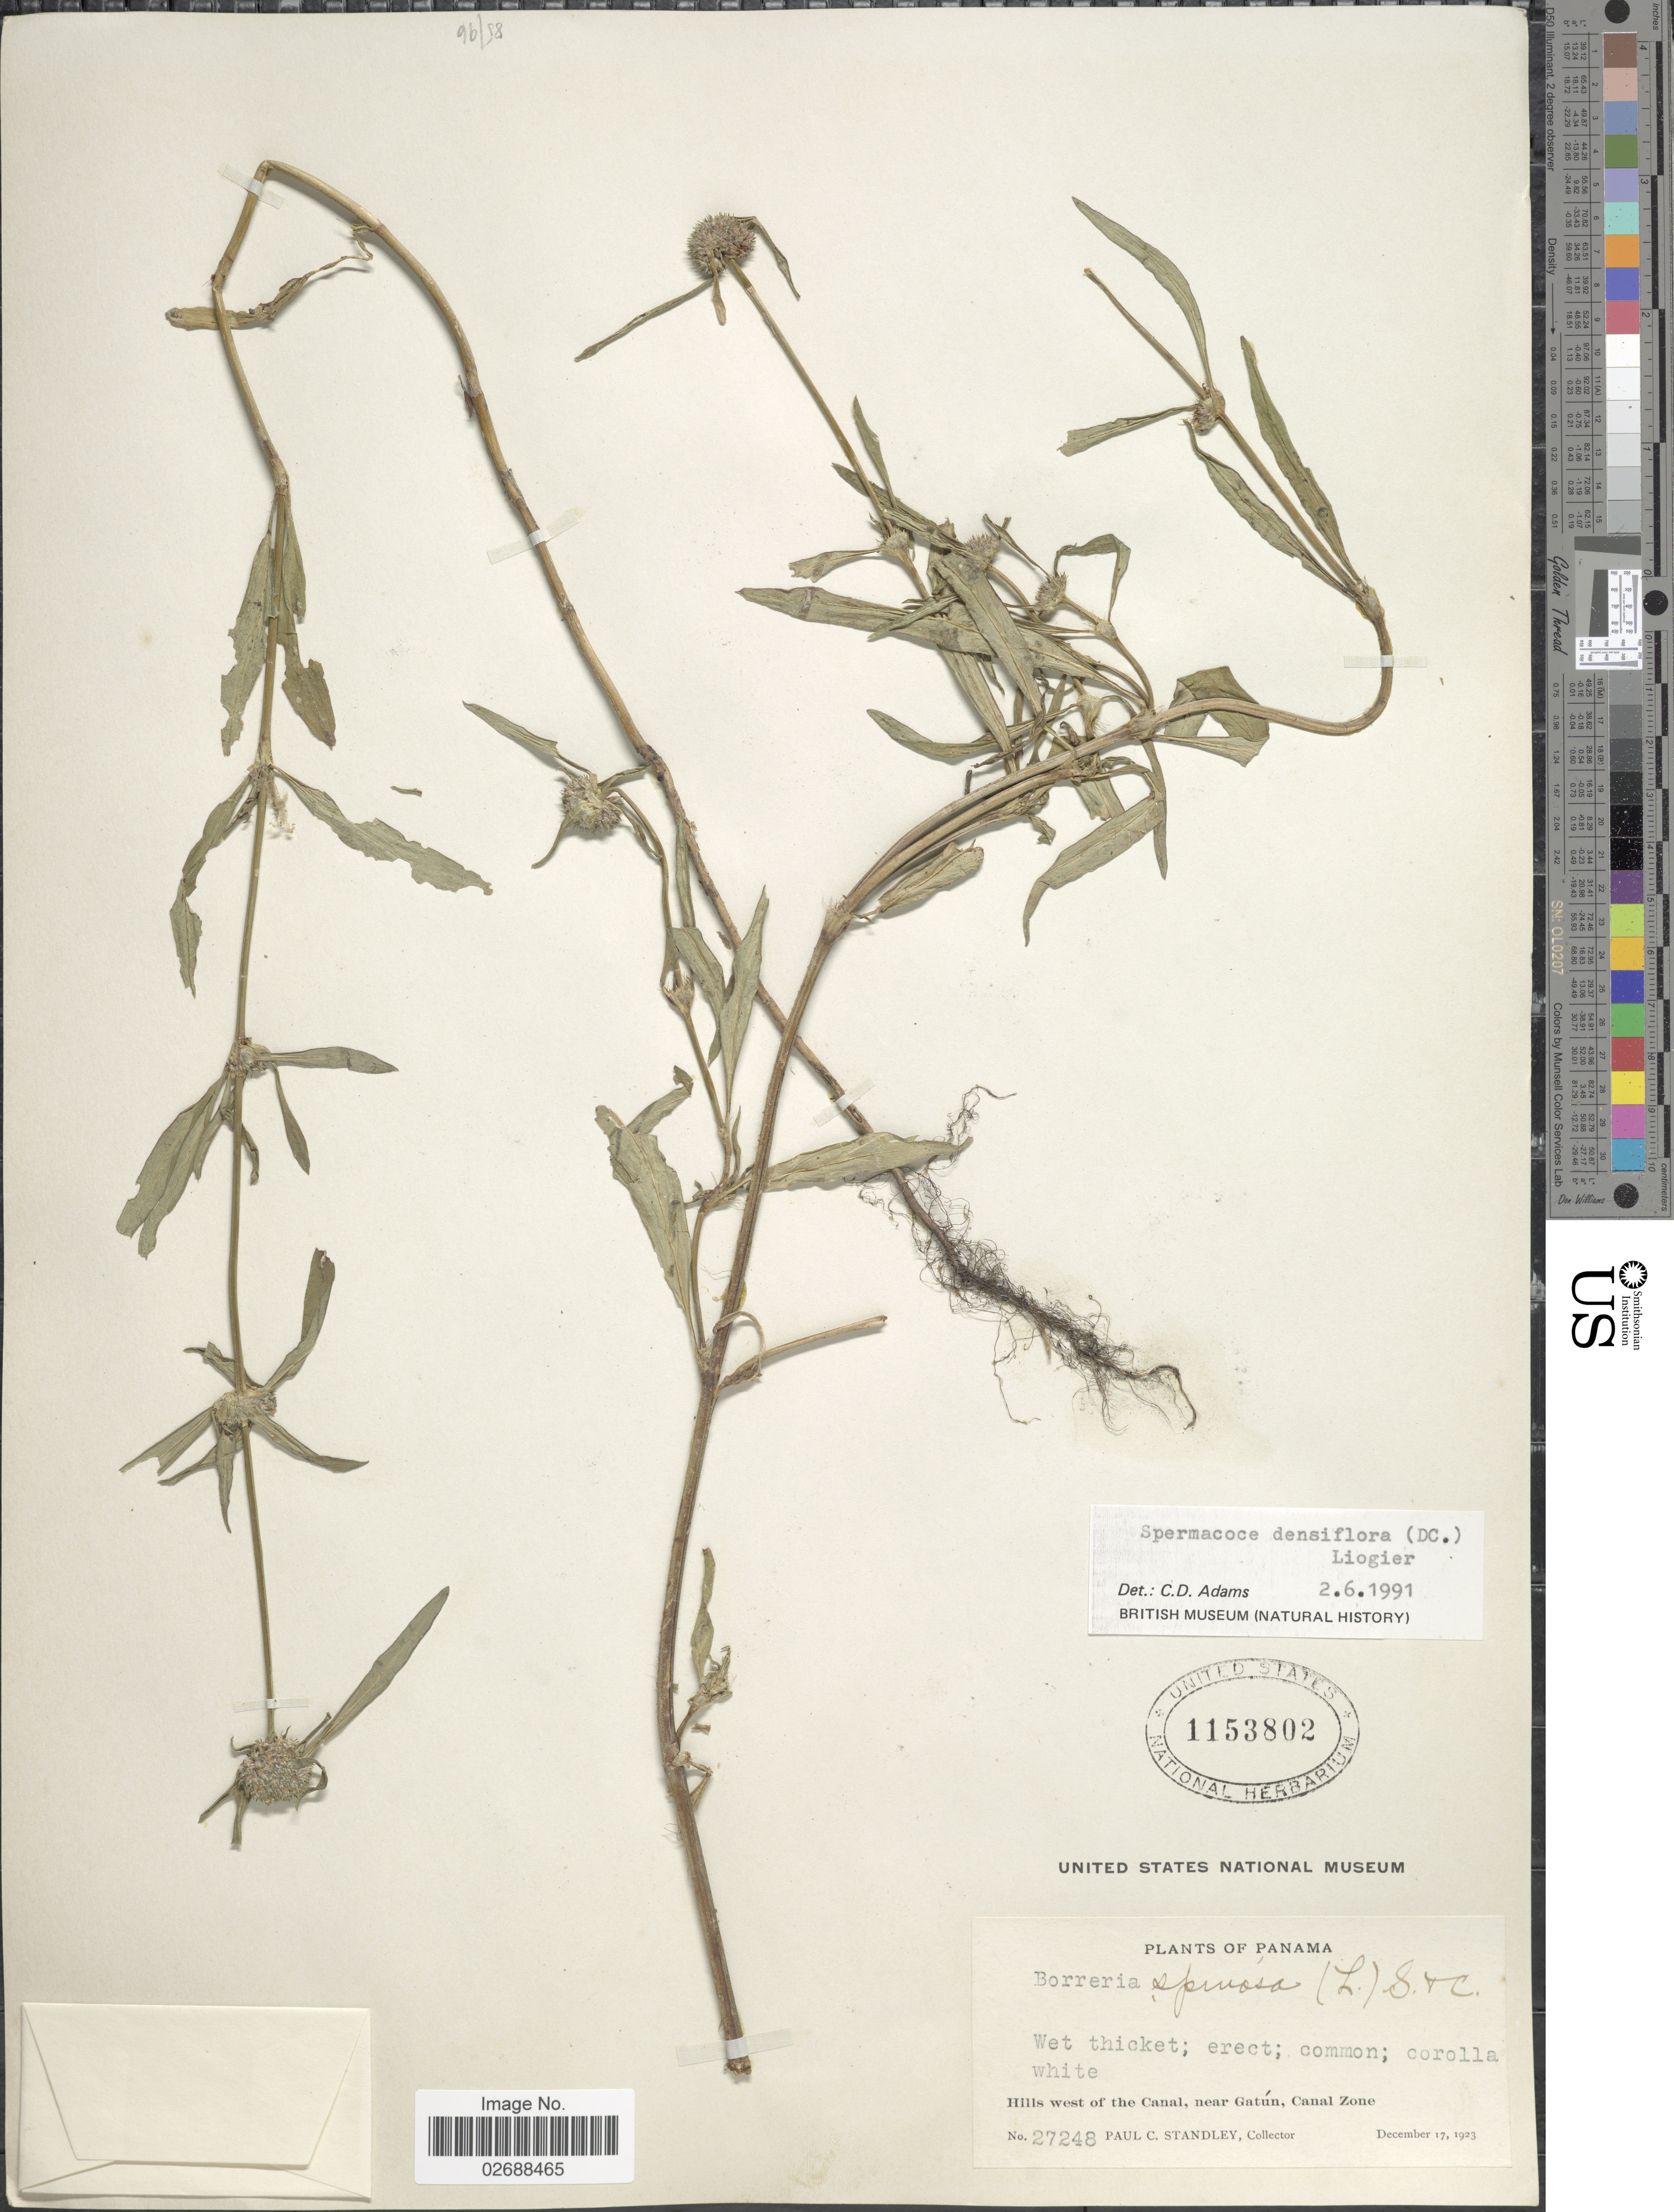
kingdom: Plantae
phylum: Tracheophyta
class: Magnoliopsida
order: Gentianales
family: Rubiaceae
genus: Spermacoce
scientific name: Spermacoce densiflora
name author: (DC.) Alain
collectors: P. C. Standley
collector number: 27248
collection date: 1923-12-17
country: Panama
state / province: Colón / Panamá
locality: Hills west of the Canal, near Gatún, Canal Zone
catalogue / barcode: US 1153802